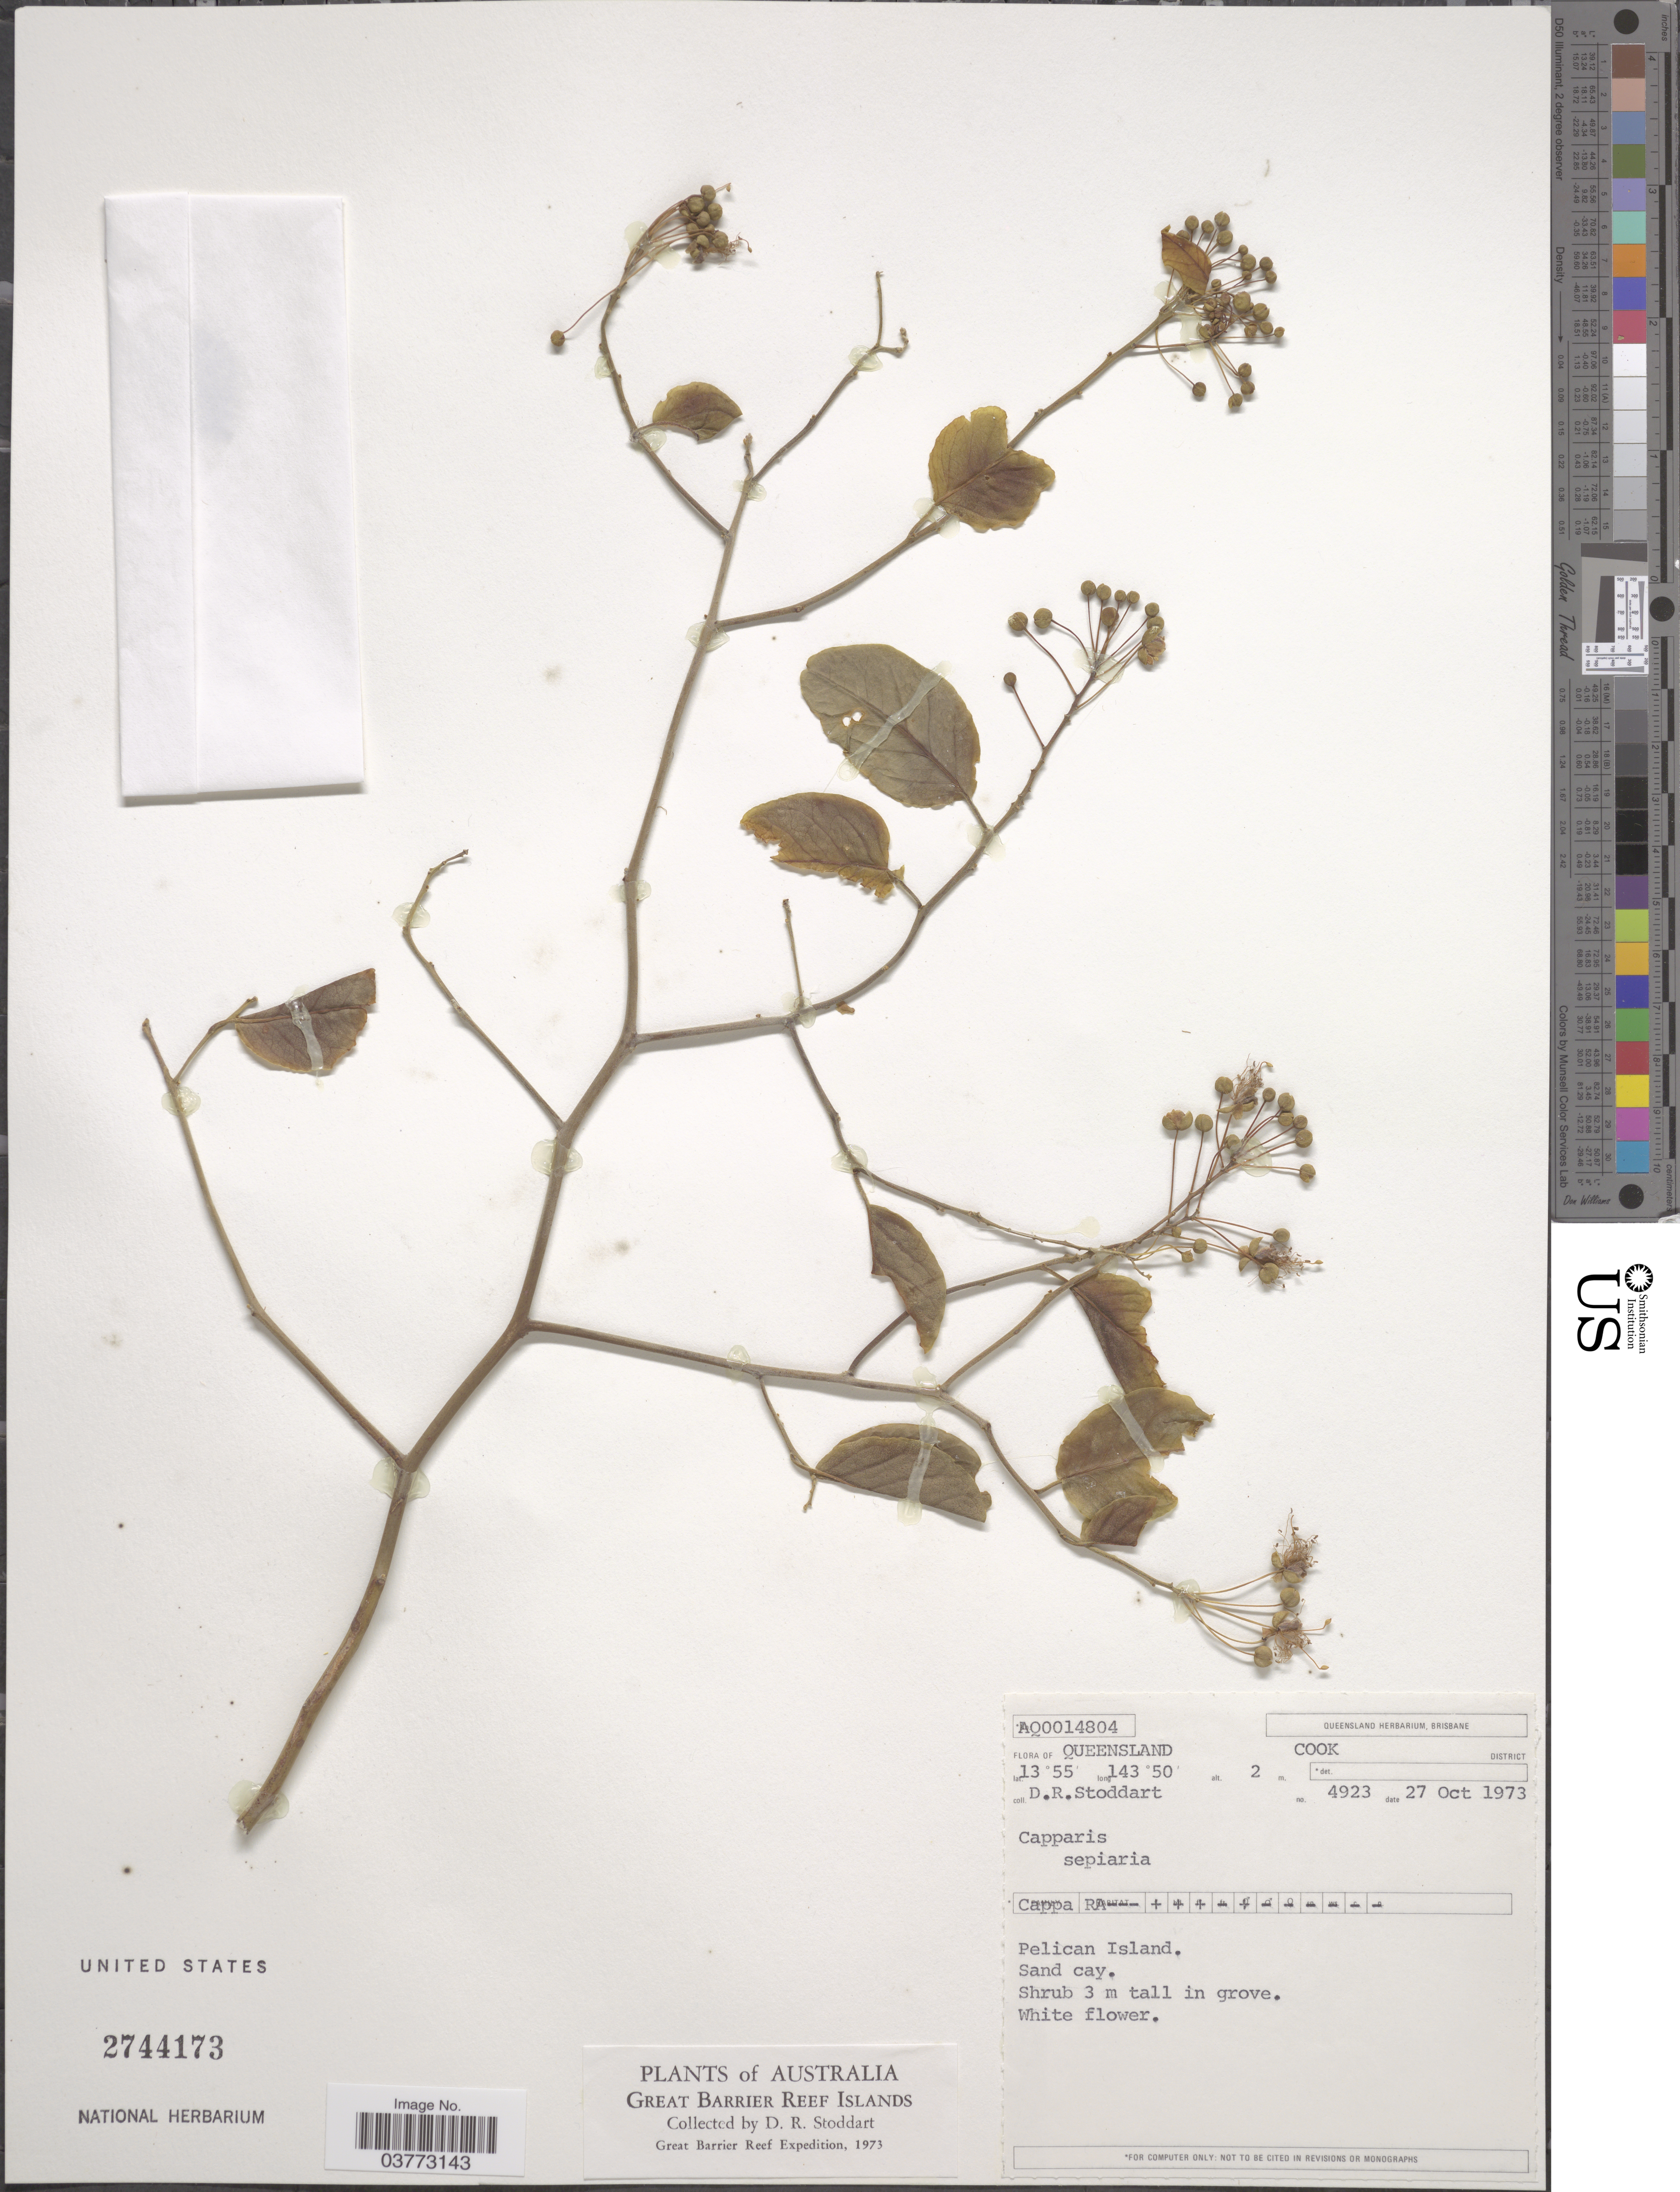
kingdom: Plantae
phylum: Tracheophyta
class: Magnoliopsida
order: Brassicales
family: Capparaceae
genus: Capparis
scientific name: Capparis sepiaria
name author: L.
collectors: D. R. Stoddart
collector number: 4923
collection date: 1973-10-27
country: Australia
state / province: Queensland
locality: Cook District. Pelican Island.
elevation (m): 2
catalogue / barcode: US 2744173